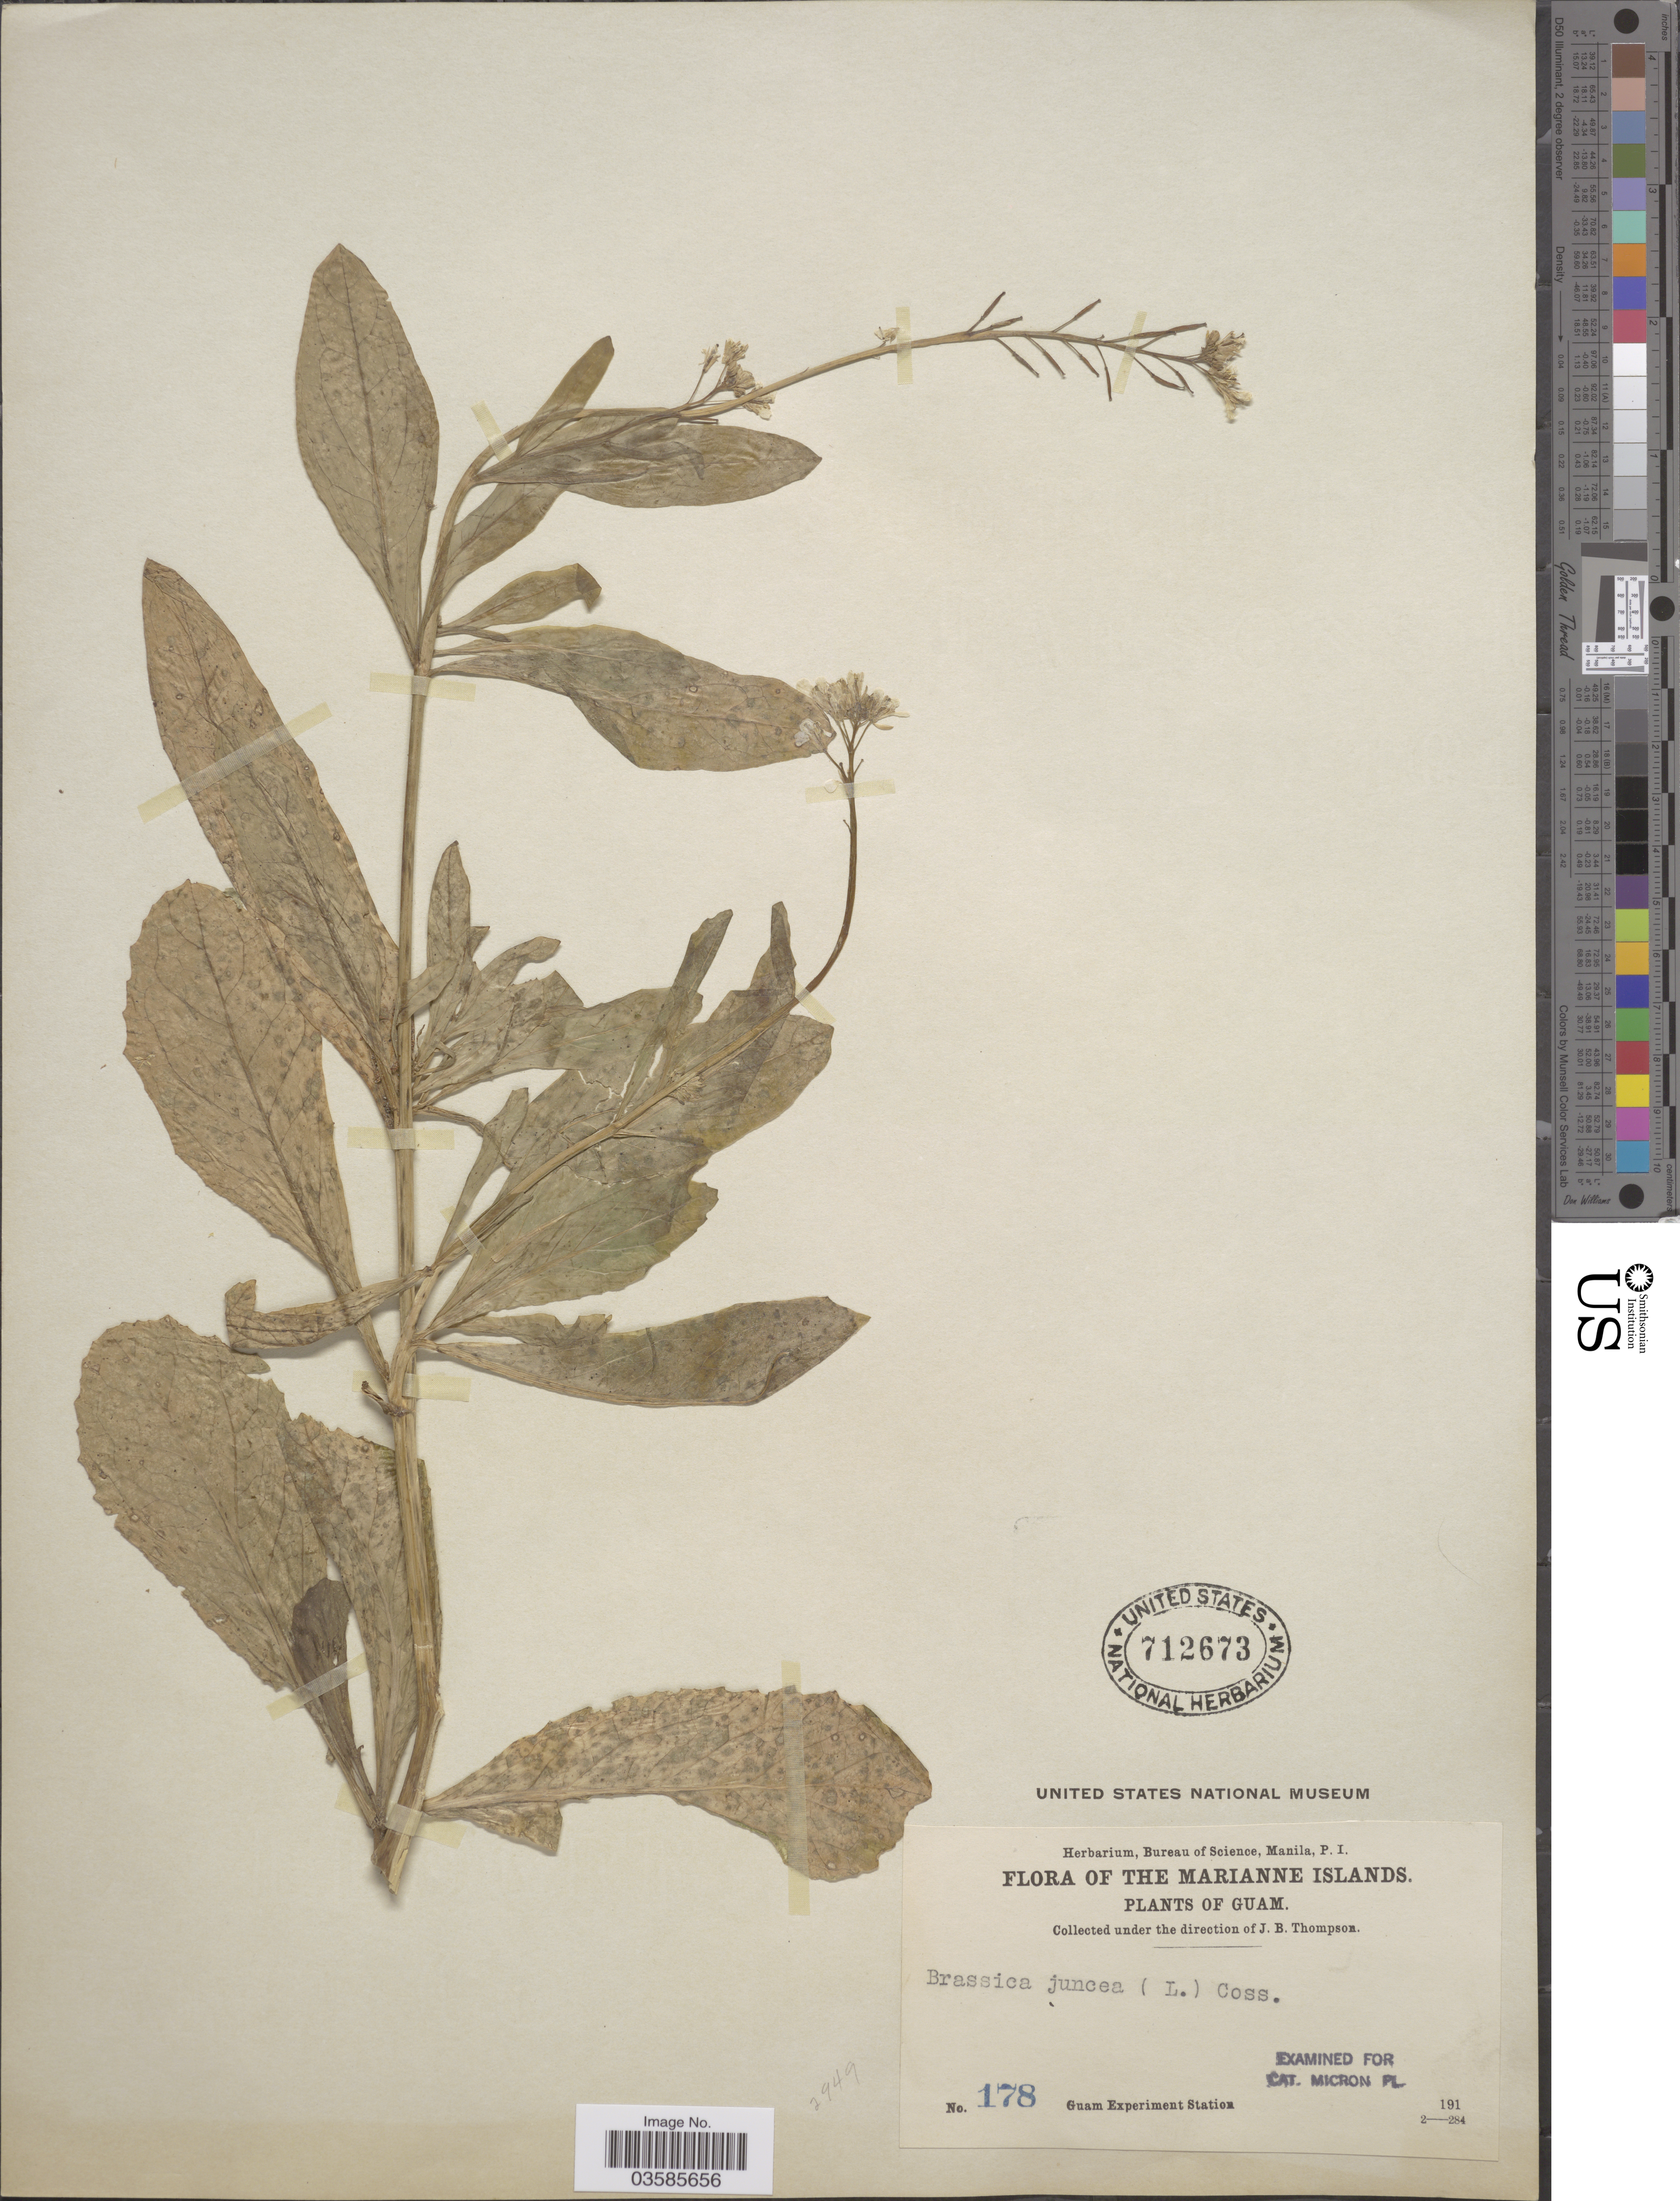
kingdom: Plantae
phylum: Tracheophyta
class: Magnoliopsida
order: Brassicales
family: Brassicaceae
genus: Brassica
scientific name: Brassica juncea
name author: (L.) Czern.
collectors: Guam Exp. Sta.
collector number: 178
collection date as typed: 191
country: Guam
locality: The Marianne Islands.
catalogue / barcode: US 712673